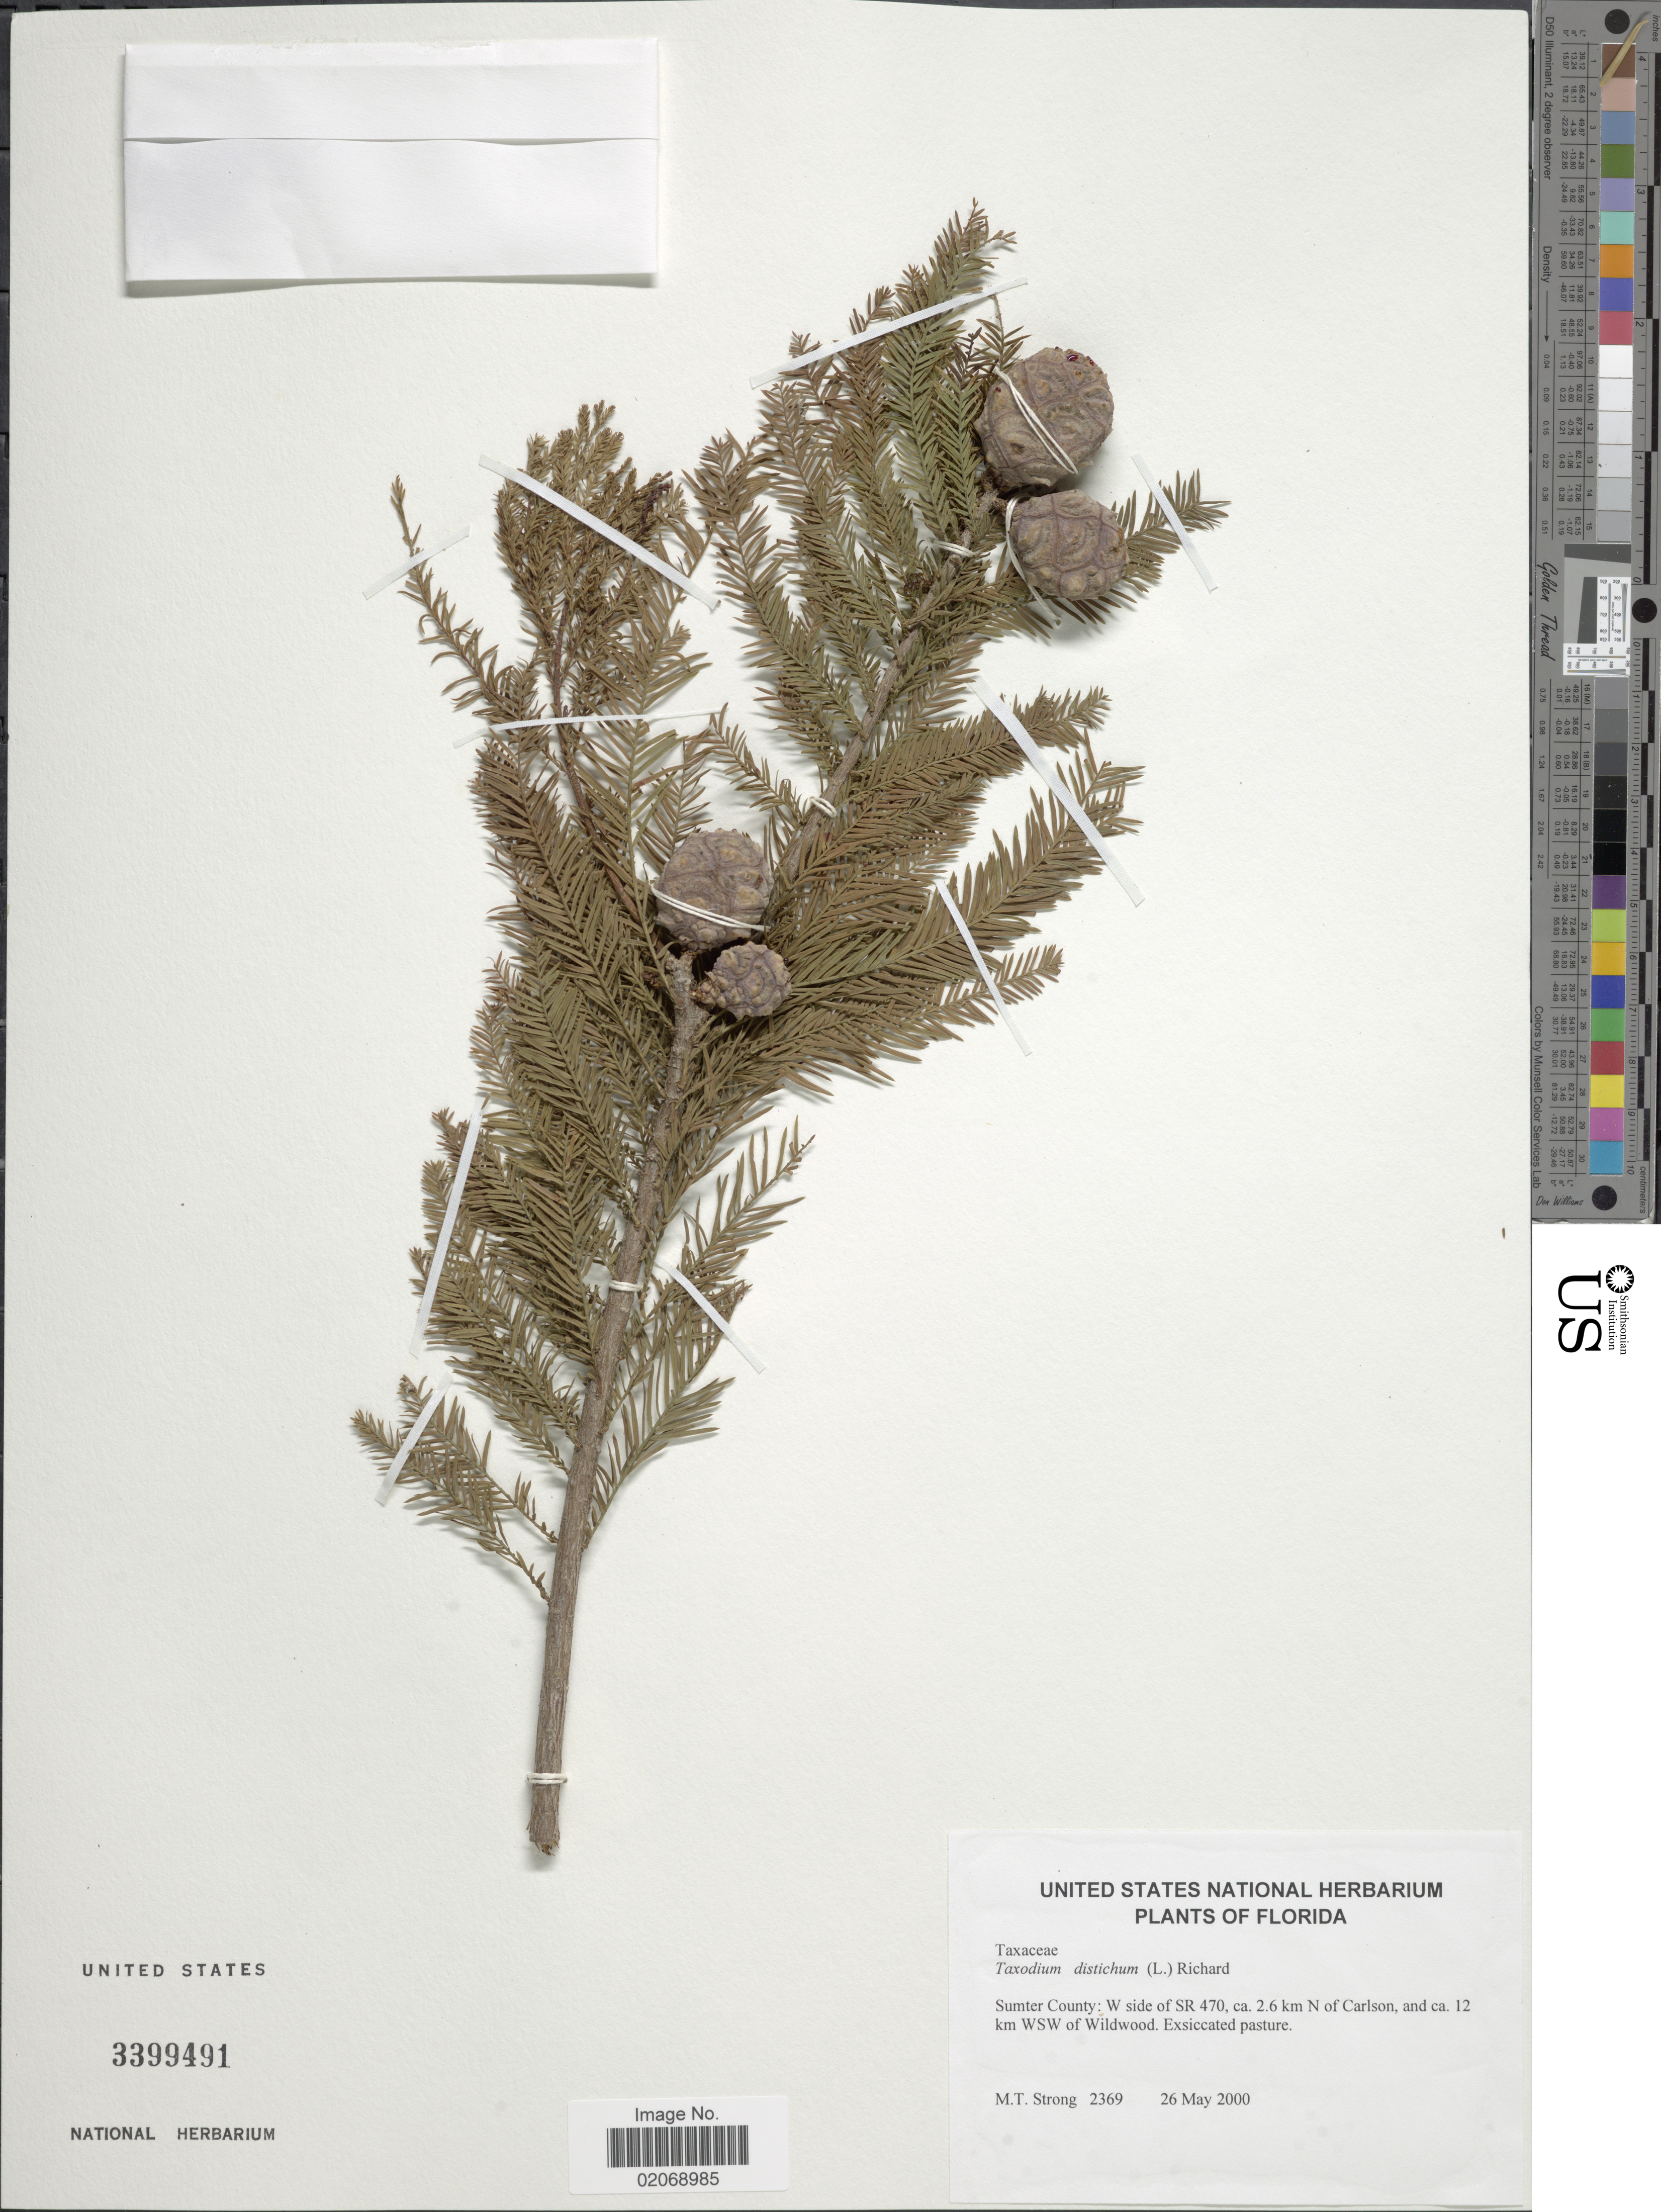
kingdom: Plantae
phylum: Tracheophyta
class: Pinopsida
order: Pinales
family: Cupressaceae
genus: Taxodium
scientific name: Taxodium distichum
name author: (L.) Rich.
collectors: M. Armstrong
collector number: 2369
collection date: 2000-05-26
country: United States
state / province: Florida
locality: Sumter County: W side of SR 470, ca. 2.6 km N of Carlson, and ca. 12 km WSW of Wildwood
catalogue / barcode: US 3399491